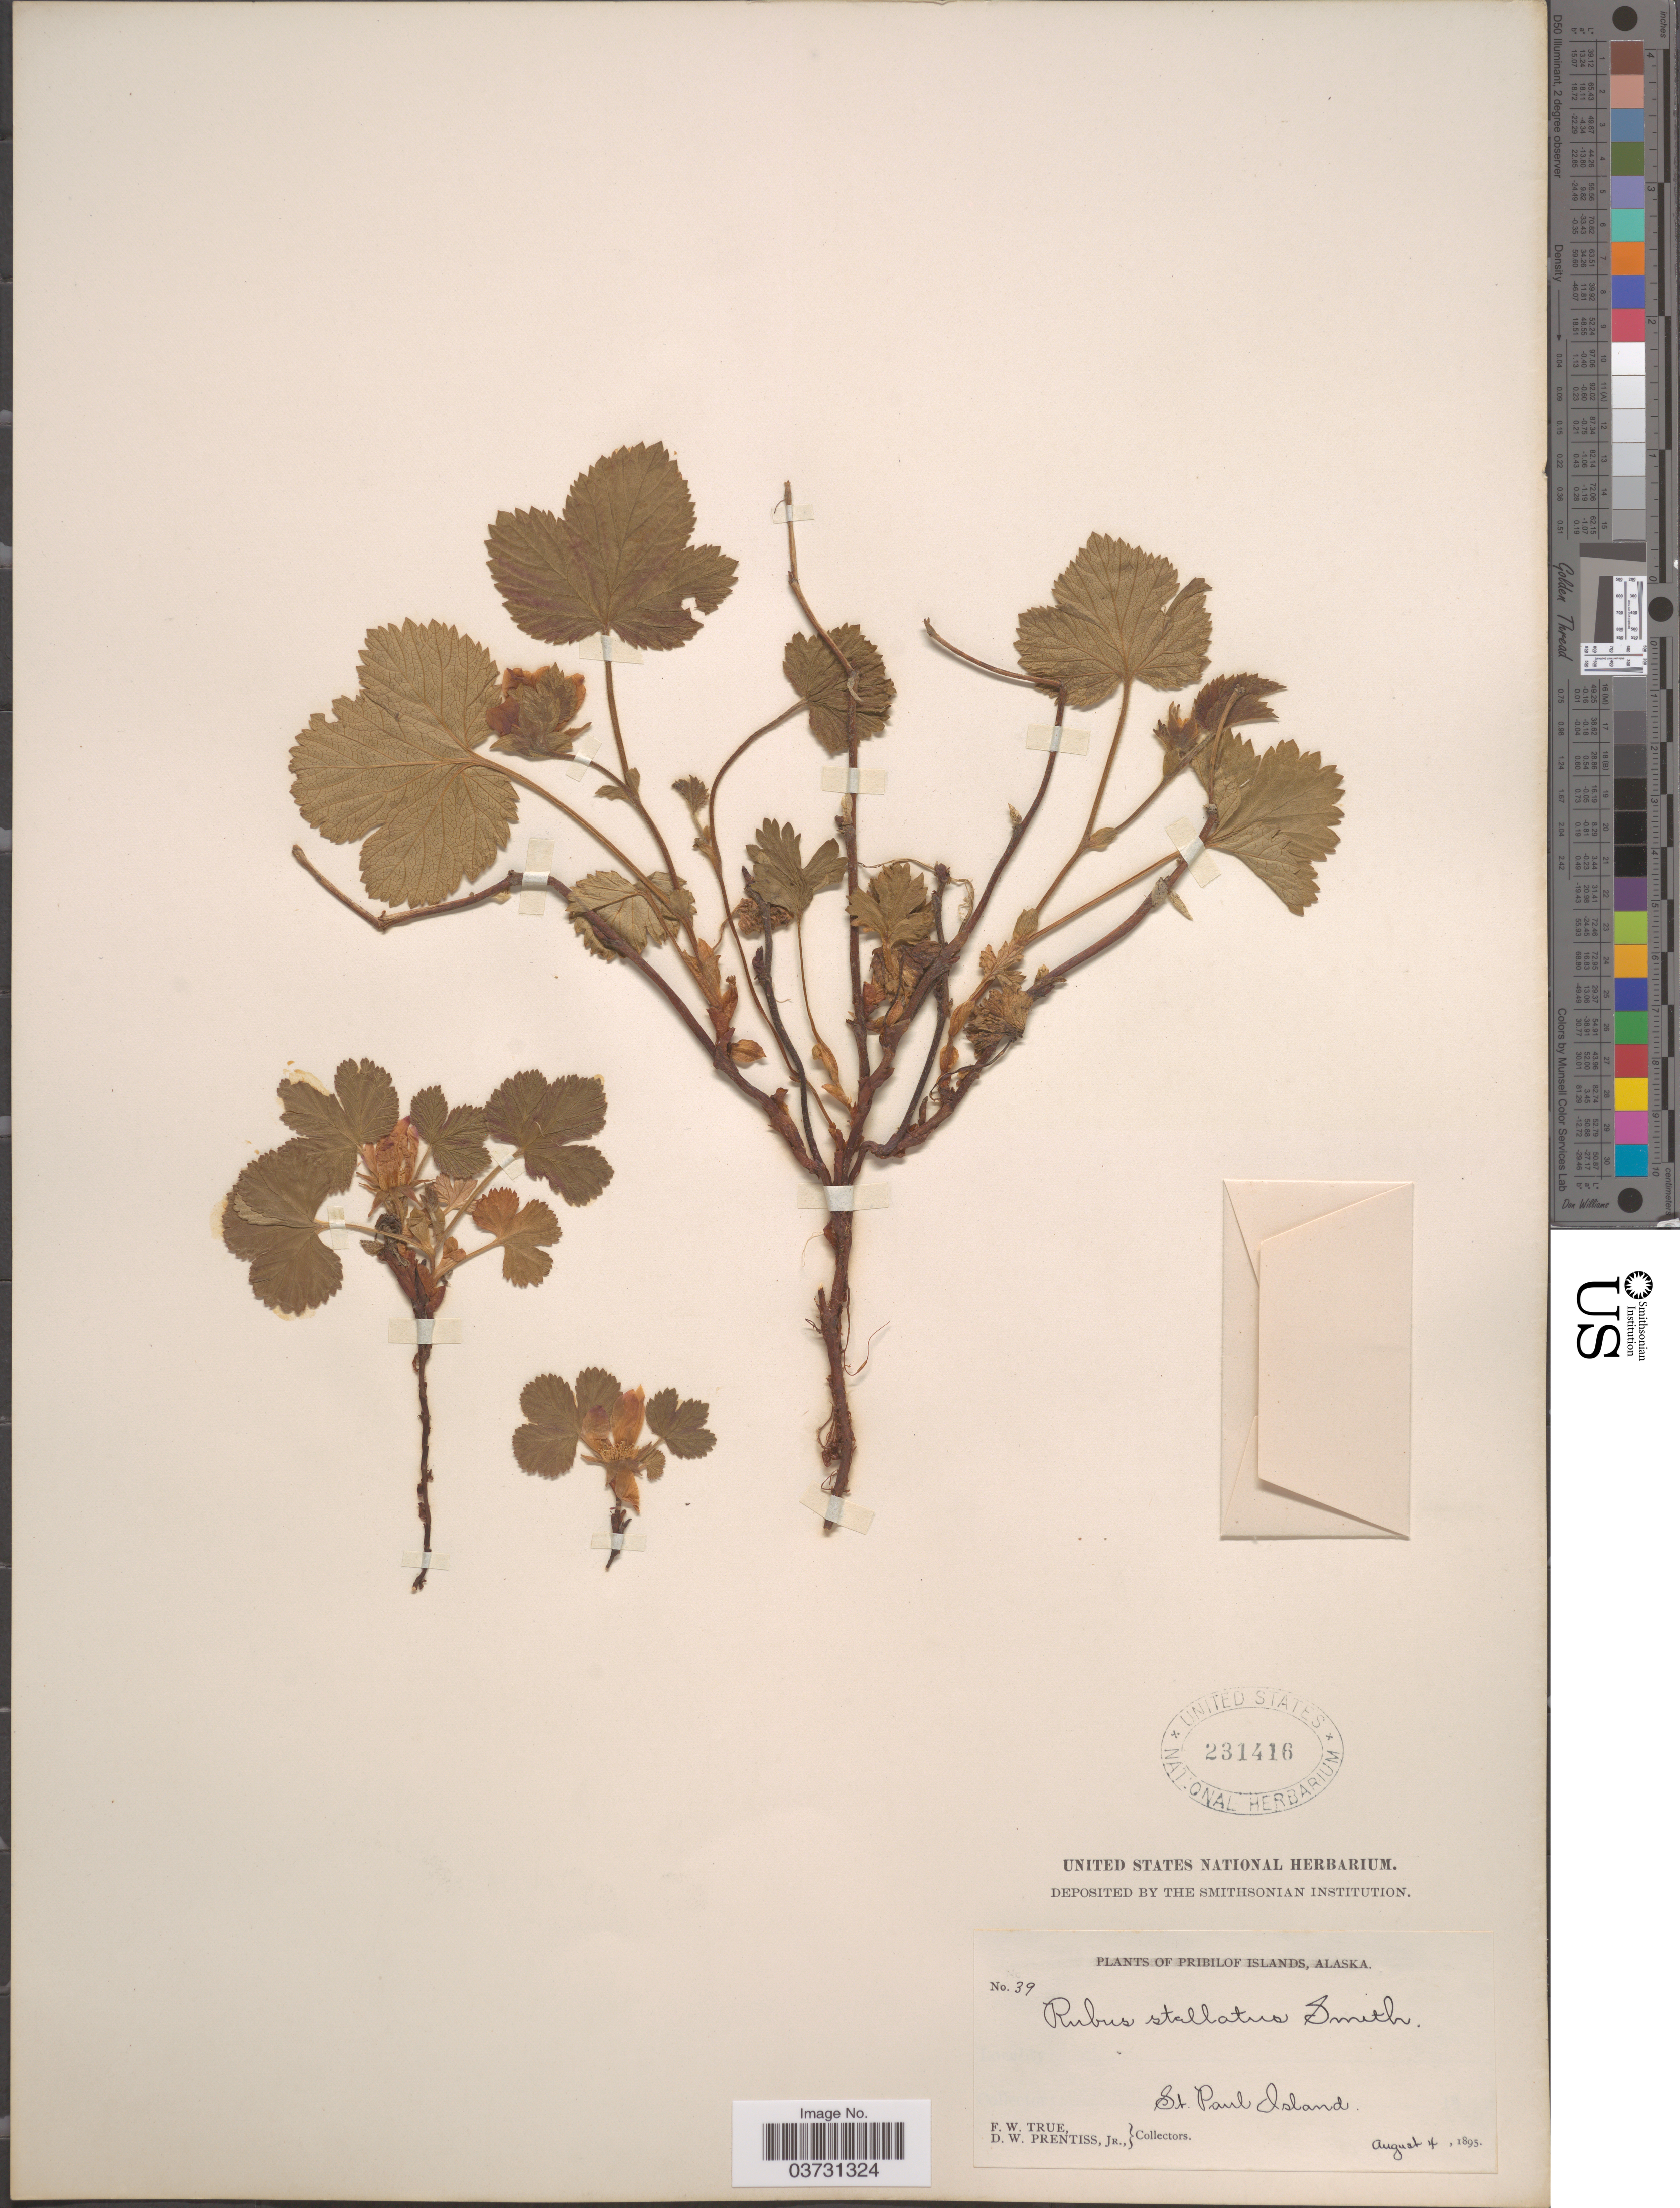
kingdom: Plantae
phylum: Tracheophyta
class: Magnoliopsida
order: Rosales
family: Rosaceae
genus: Rubus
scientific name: Rubus stellatus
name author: Sm.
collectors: F. True & D. Prentiss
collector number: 39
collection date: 1895-08-04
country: United States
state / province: Alaska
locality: Pribilof Islands, St. Paul Island.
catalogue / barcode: US 231416